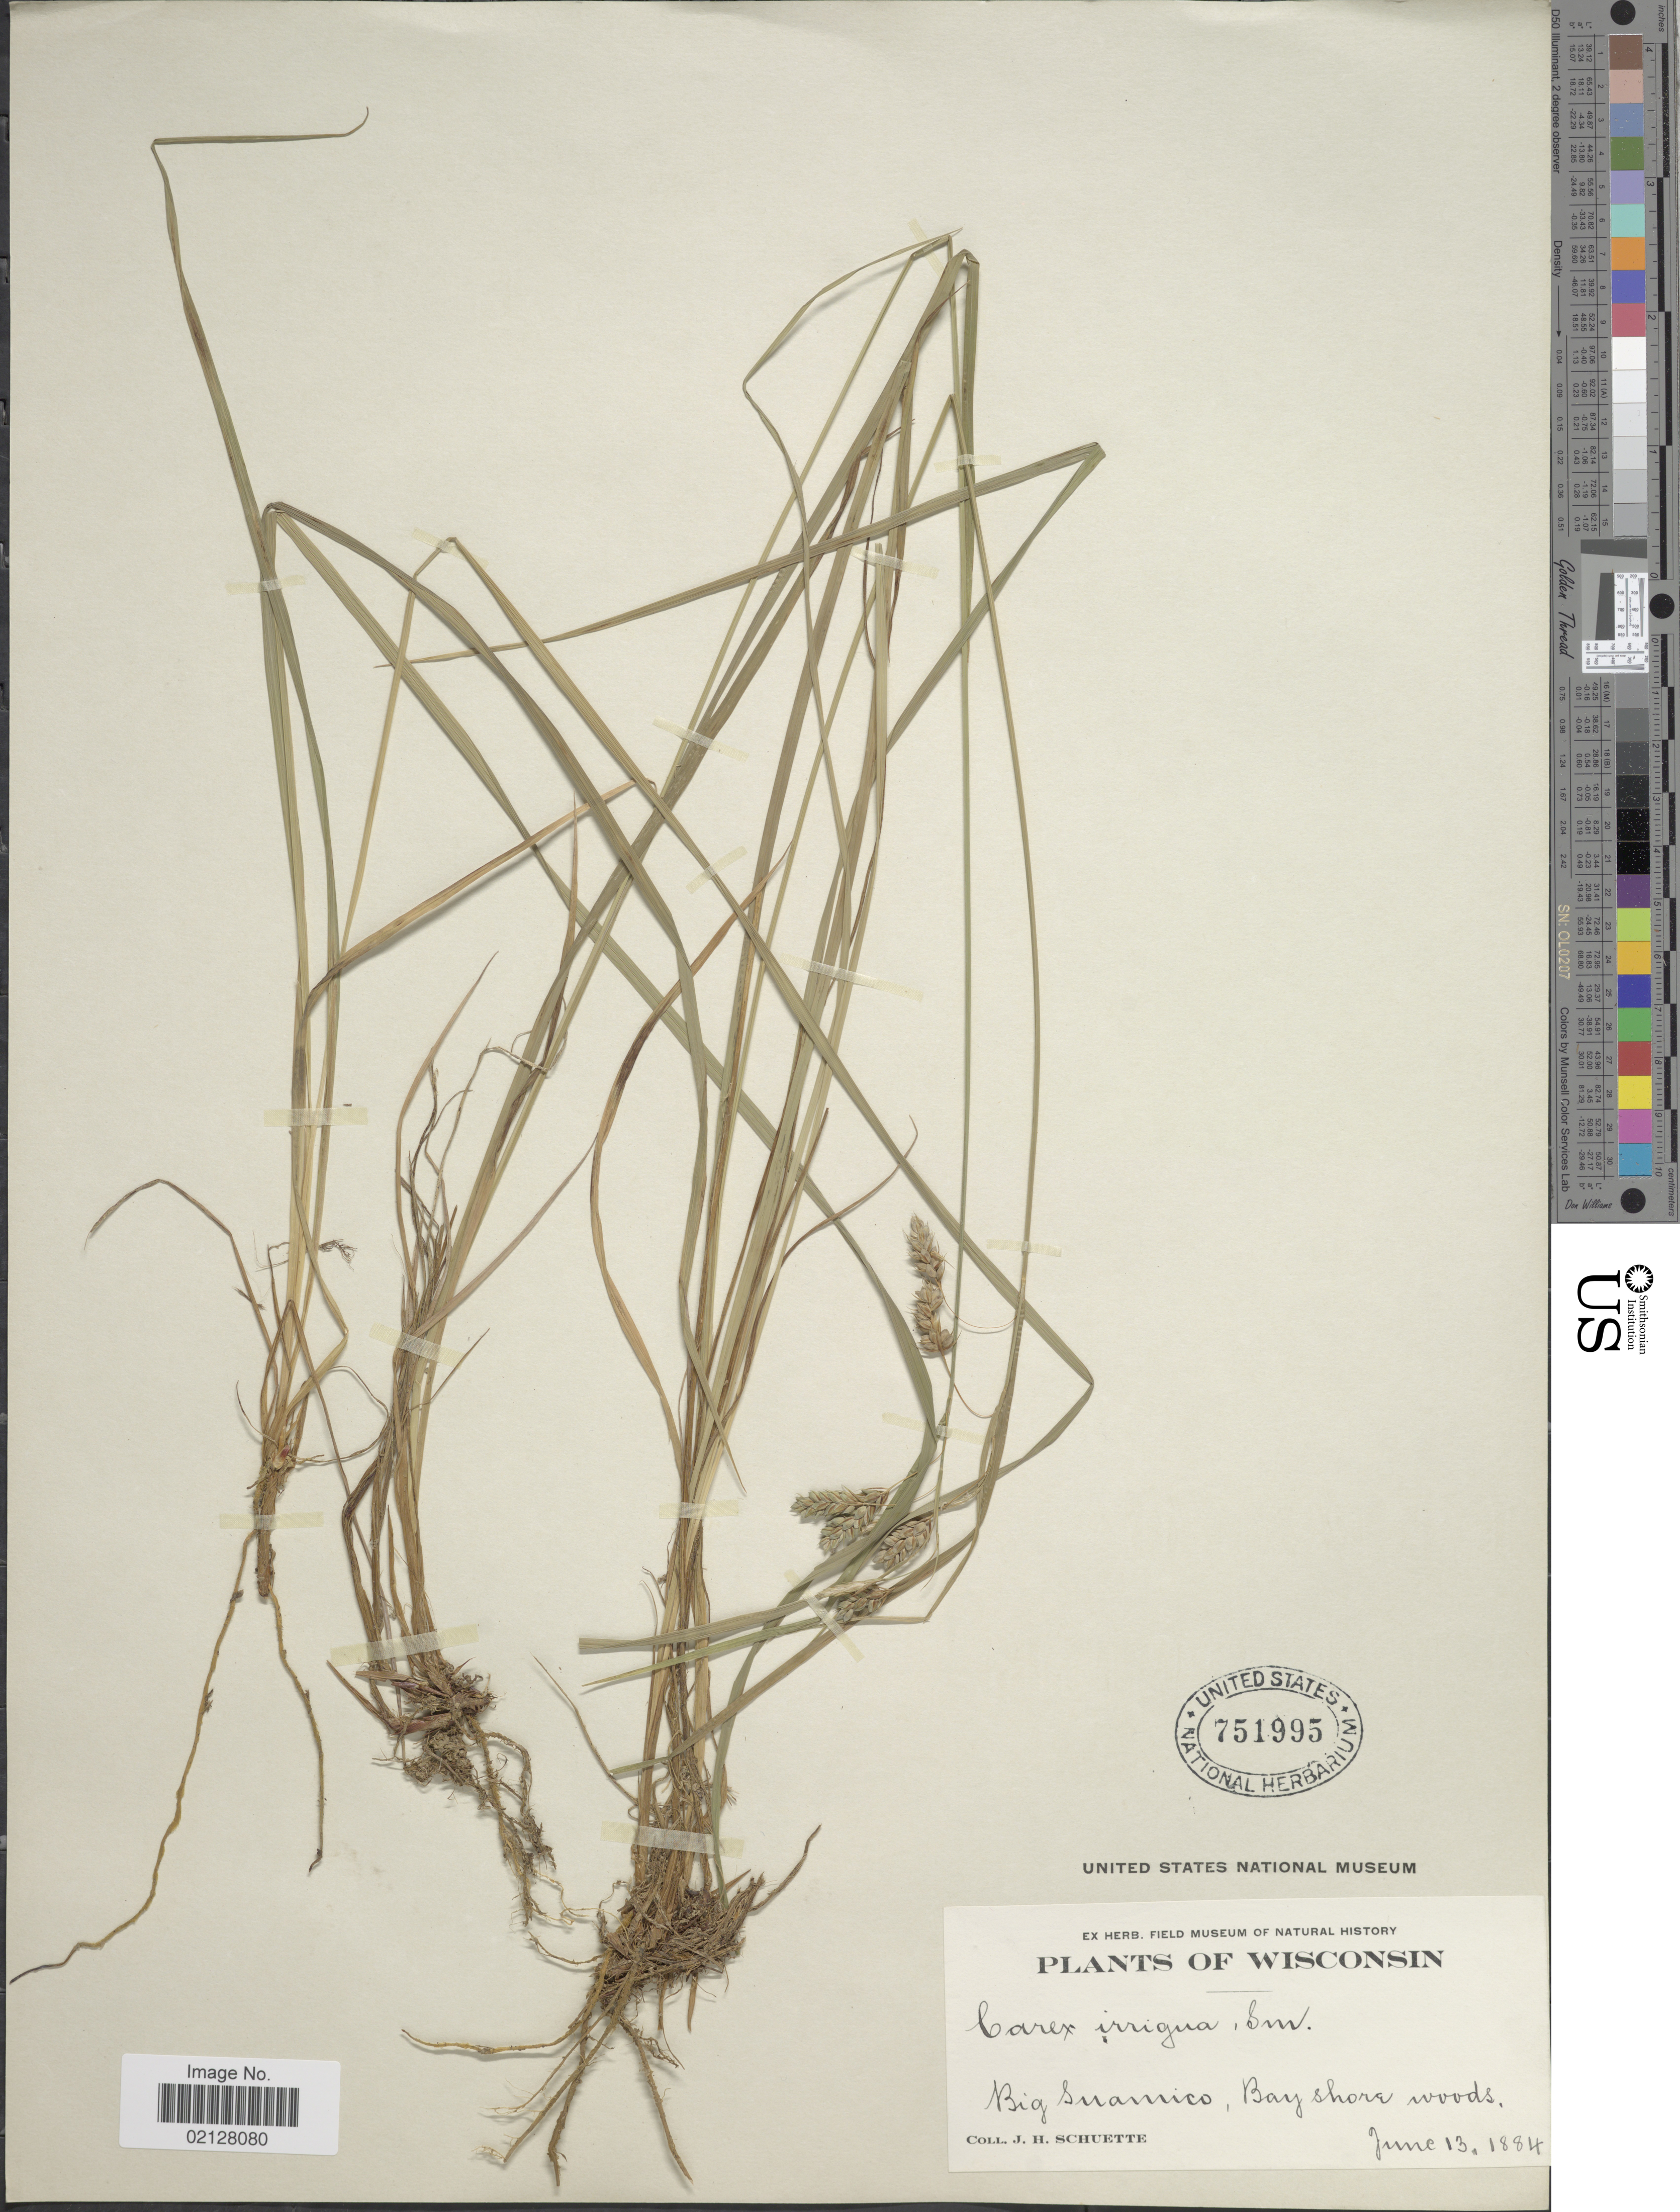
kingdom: Plantae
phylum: Tracheophyta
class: Liliopsida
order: Poales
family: Cyperaceae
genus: Carex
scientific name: Carex magellanica subsp. irrigua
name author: (Wahlenb.) Hiitonen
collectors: J. H. Schuette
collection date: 1884-06-13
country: United States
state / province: Wisconsin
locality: Big Suamico, Bay shore woods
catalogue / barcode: US 751995